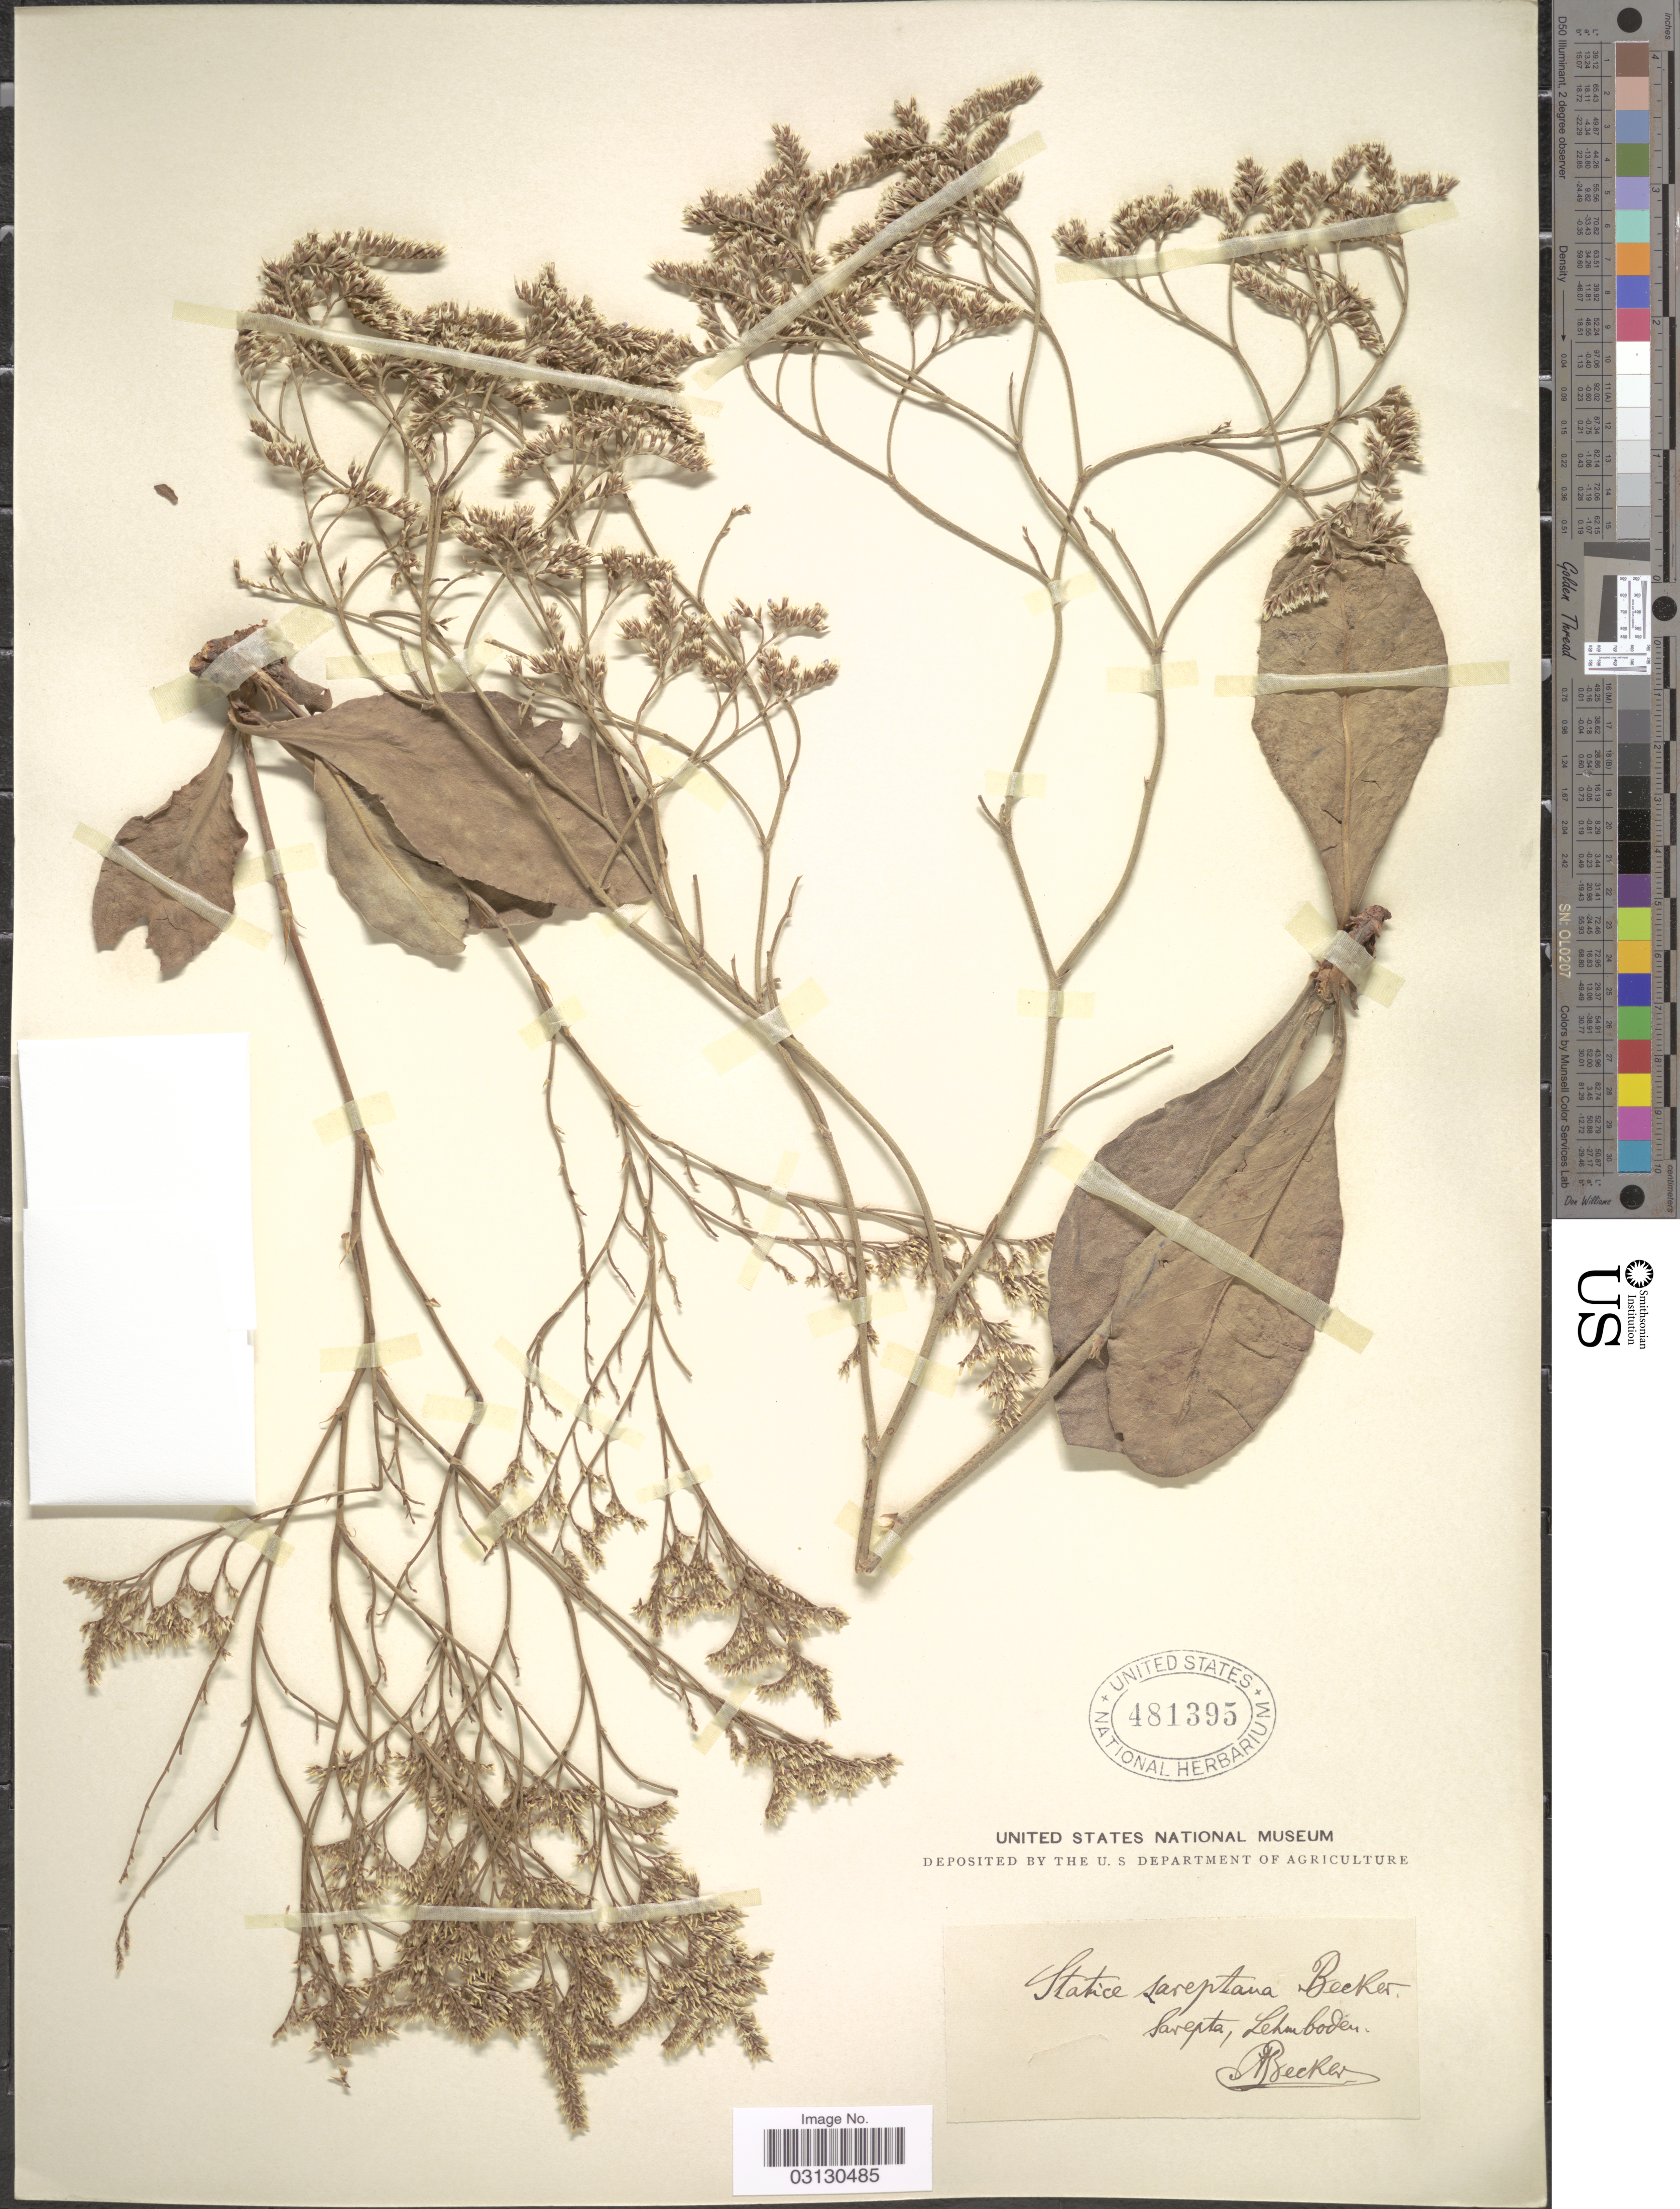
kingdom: Plantae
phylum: Tracheophyta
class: Magnoliopsida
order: Caryophyllales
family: Plumbaginaceae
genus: Limonium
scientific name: Limonium sareptanum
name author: (A.K. Becker) Gams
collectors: A. Becker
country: Russian Federation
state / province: Volgograd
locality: Sarepta, Lehmboden.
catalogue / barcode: US 481395